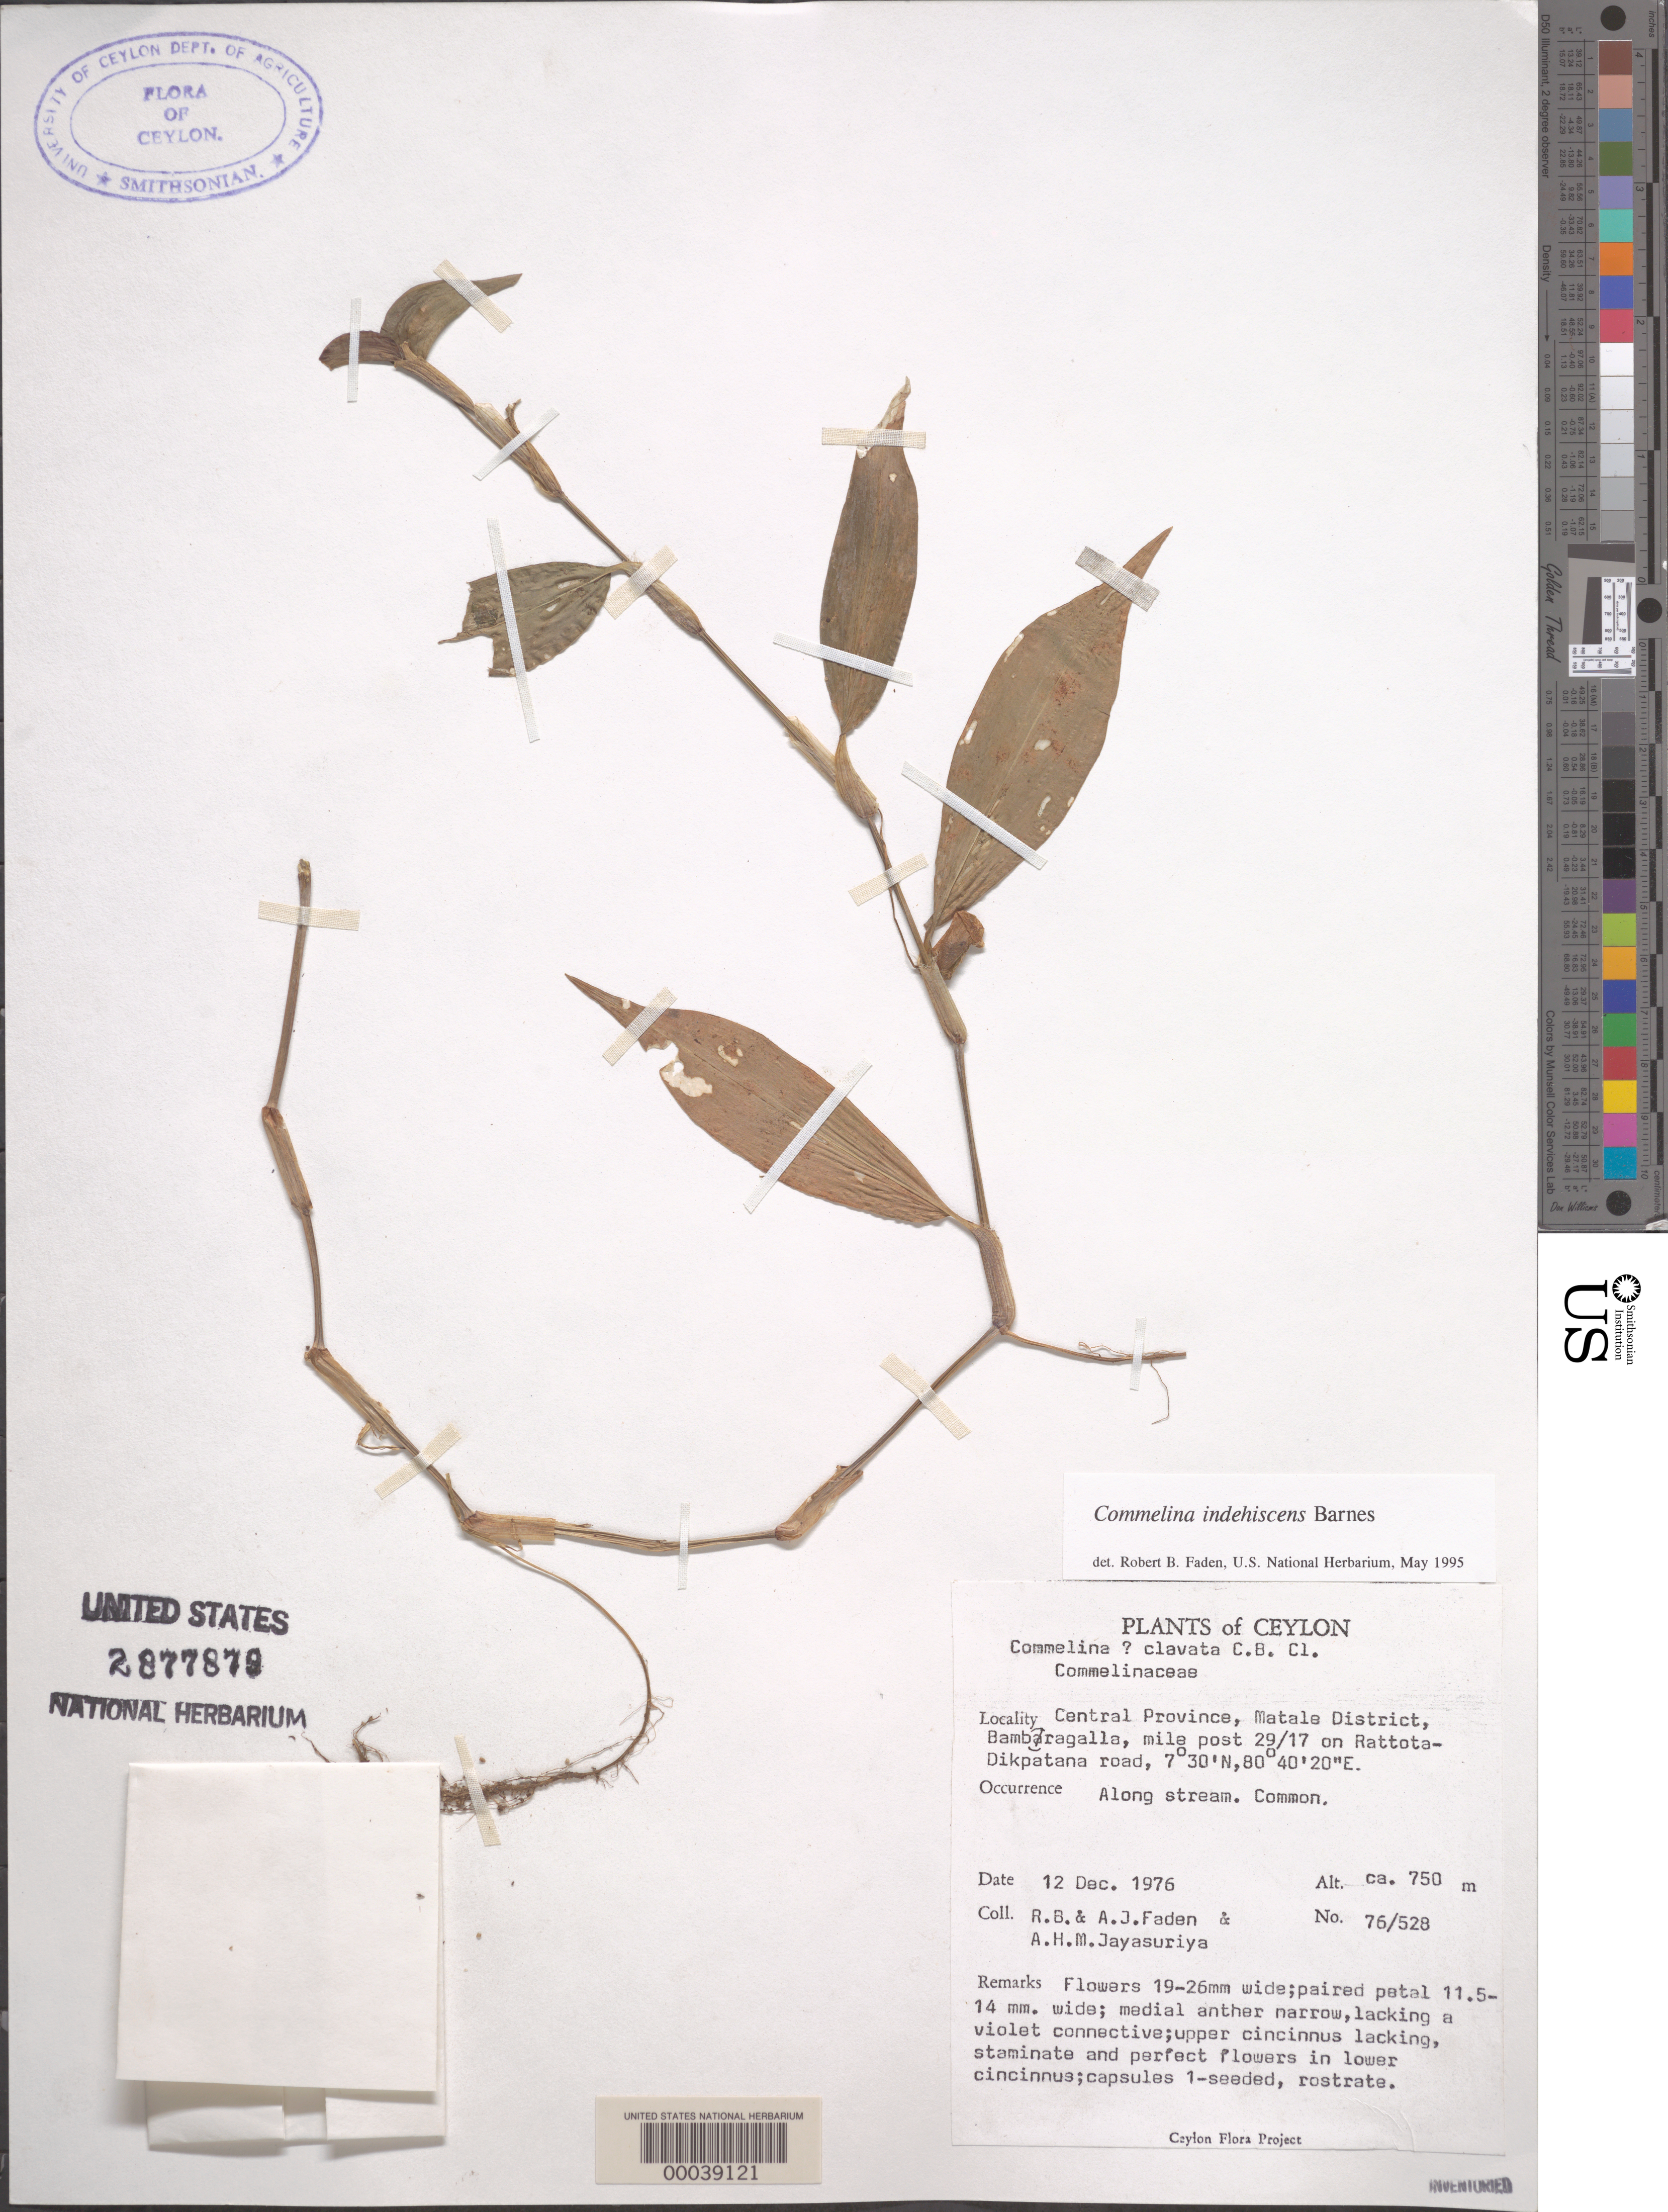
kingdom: Plantae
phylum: Tracheophyta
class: Liliopsida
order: Commelinales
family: Commelinaceae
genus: Commelina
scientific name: Commelina indehiscens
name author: E. Barnes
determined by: Faden, Robert B., (US), Smithsonian Institution - National Museum of Natural History (UNITED STATES)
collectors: R. B. Faden, A. J. Faden & A. H. Jayasuriya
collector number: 76/528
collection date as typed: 12 Dec 1976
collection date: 1976-12-12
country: Sri Lanka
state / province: Central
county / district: Matale Dist.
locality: Bambragalla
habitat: Along stream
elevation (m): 750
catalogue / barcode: US 2877879